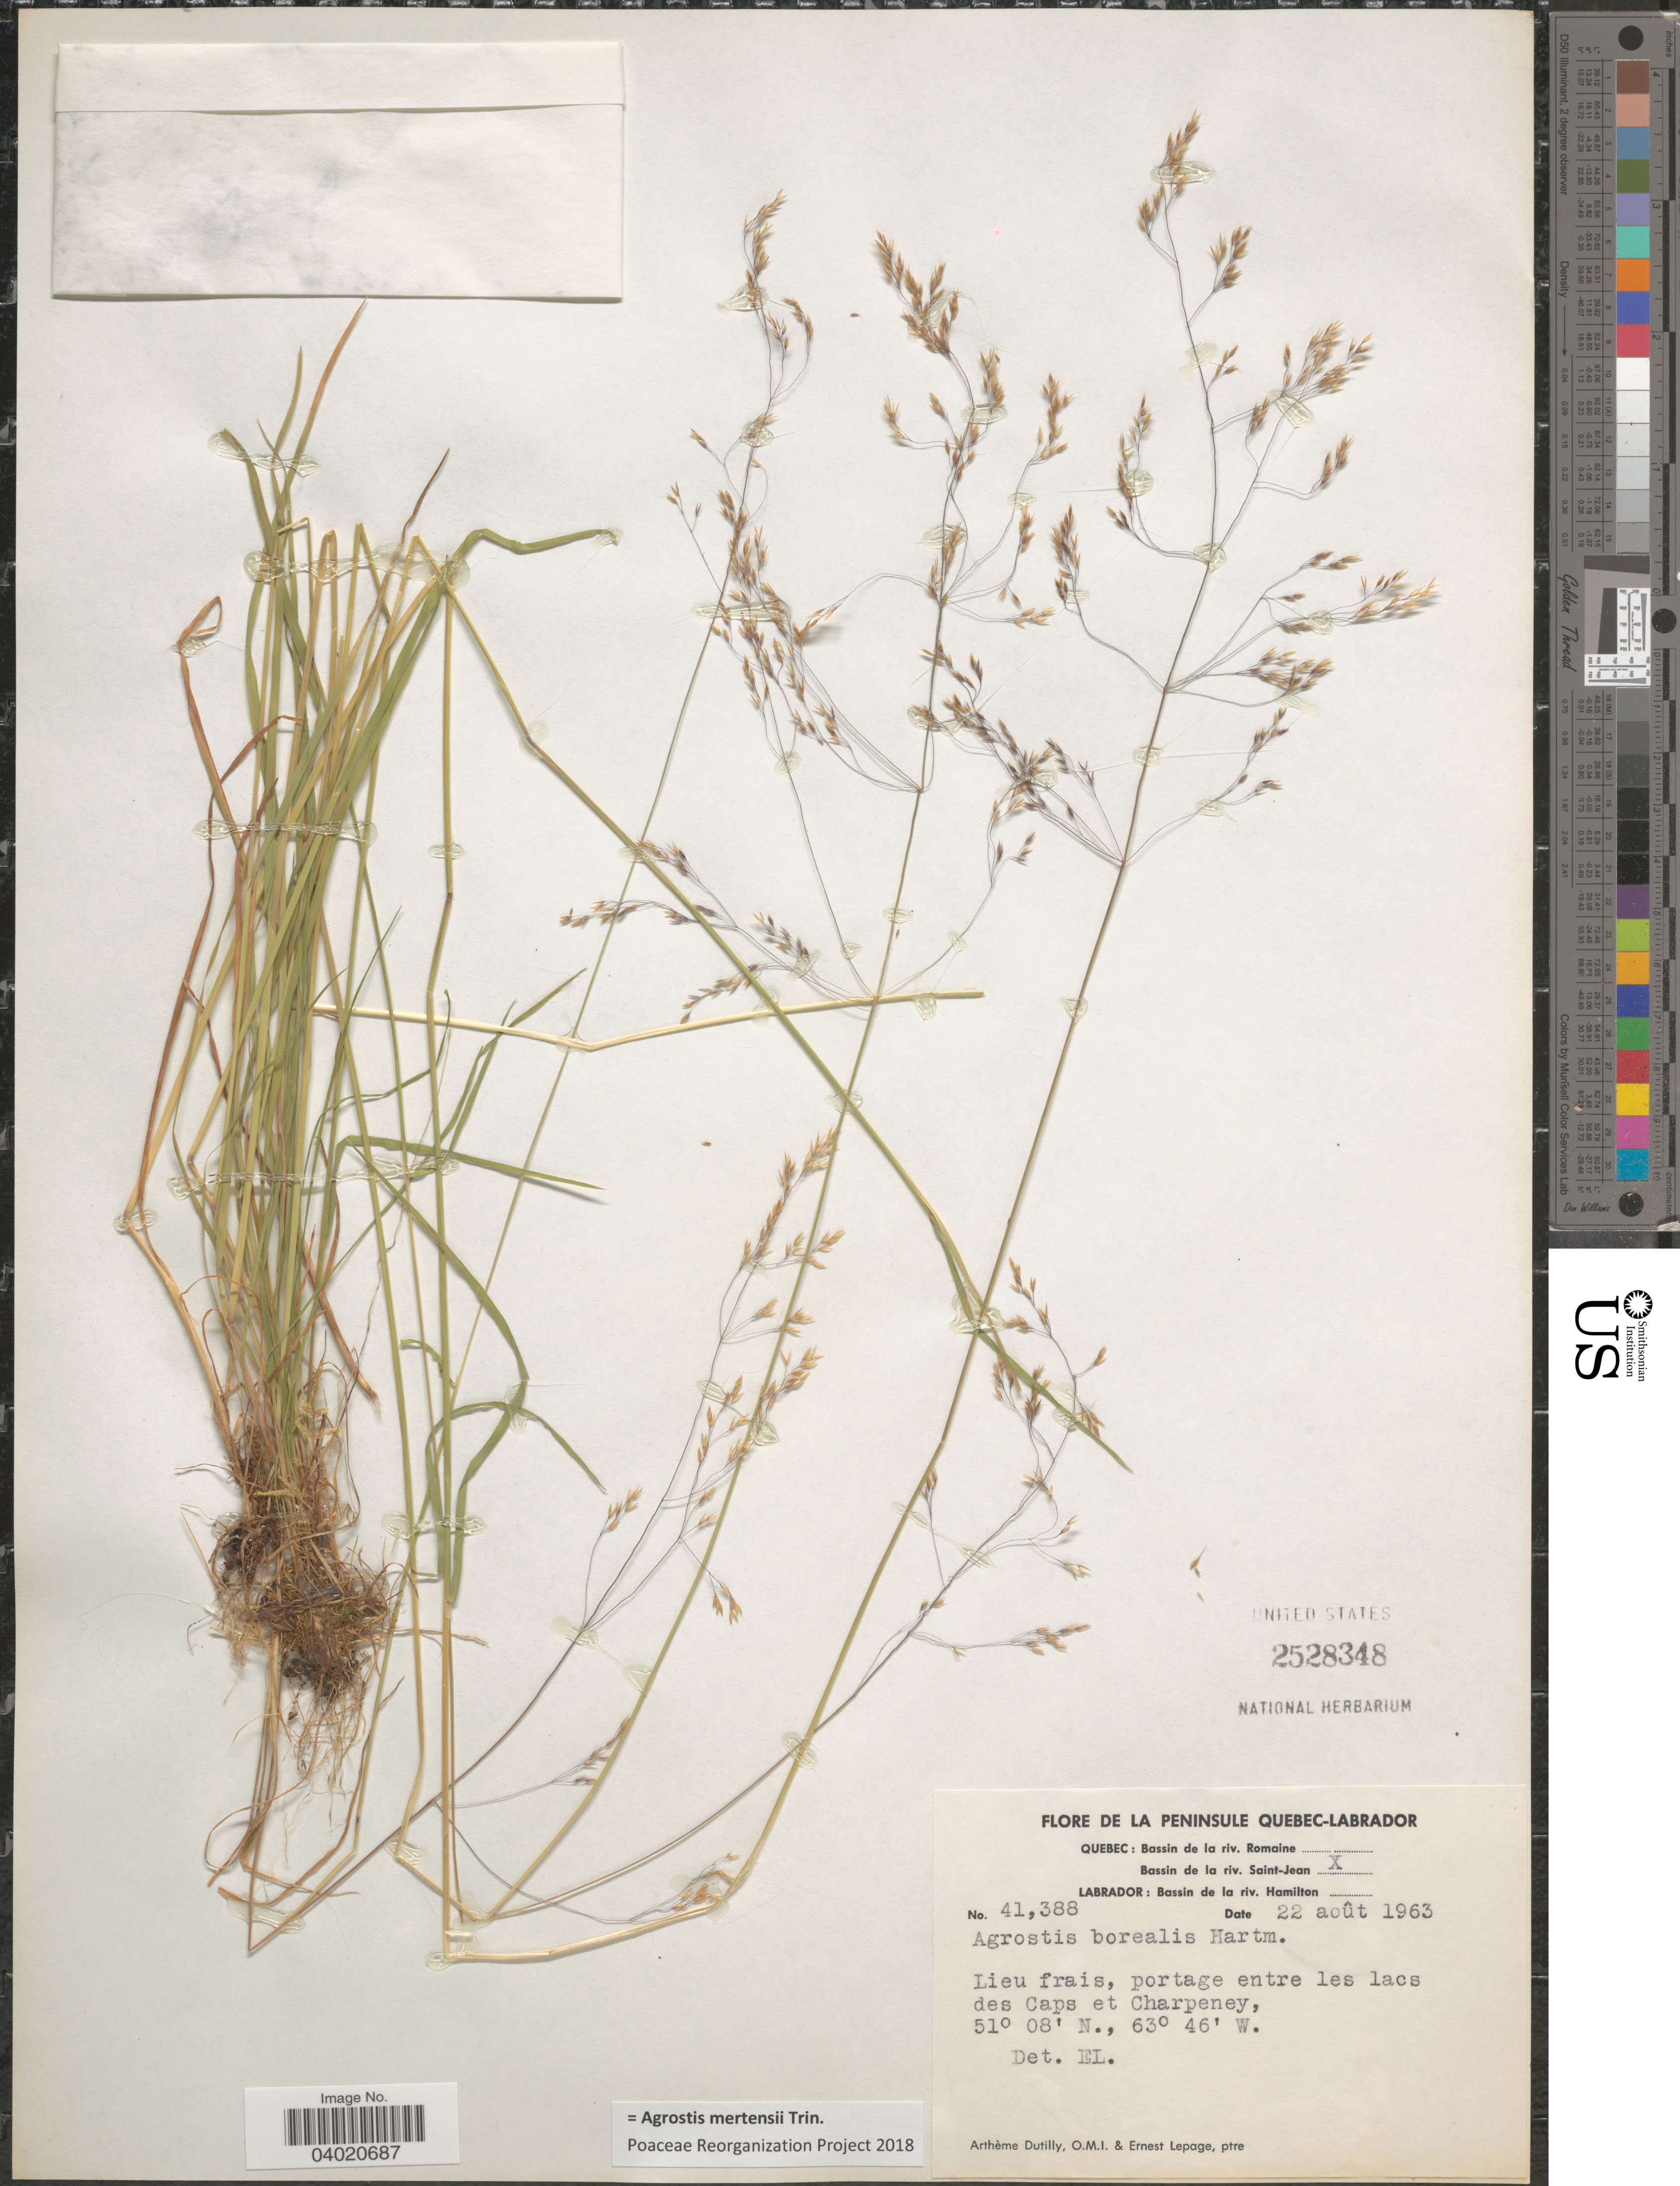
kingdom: Plantae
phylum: Tracheophyta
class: Liliopsida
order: Poales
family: Poaceae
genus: Agrostis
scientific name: Agrostis mertensii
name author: Trin.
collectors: A. Dutilly & E. Lepage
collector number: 41388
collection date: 1963-08-22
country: Canada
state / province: Quebec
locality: Bassin de la riv. Saint-Jean. Lieu frais, portage entre les lacs des Caps et Charpeney.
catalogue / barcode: US 2528348